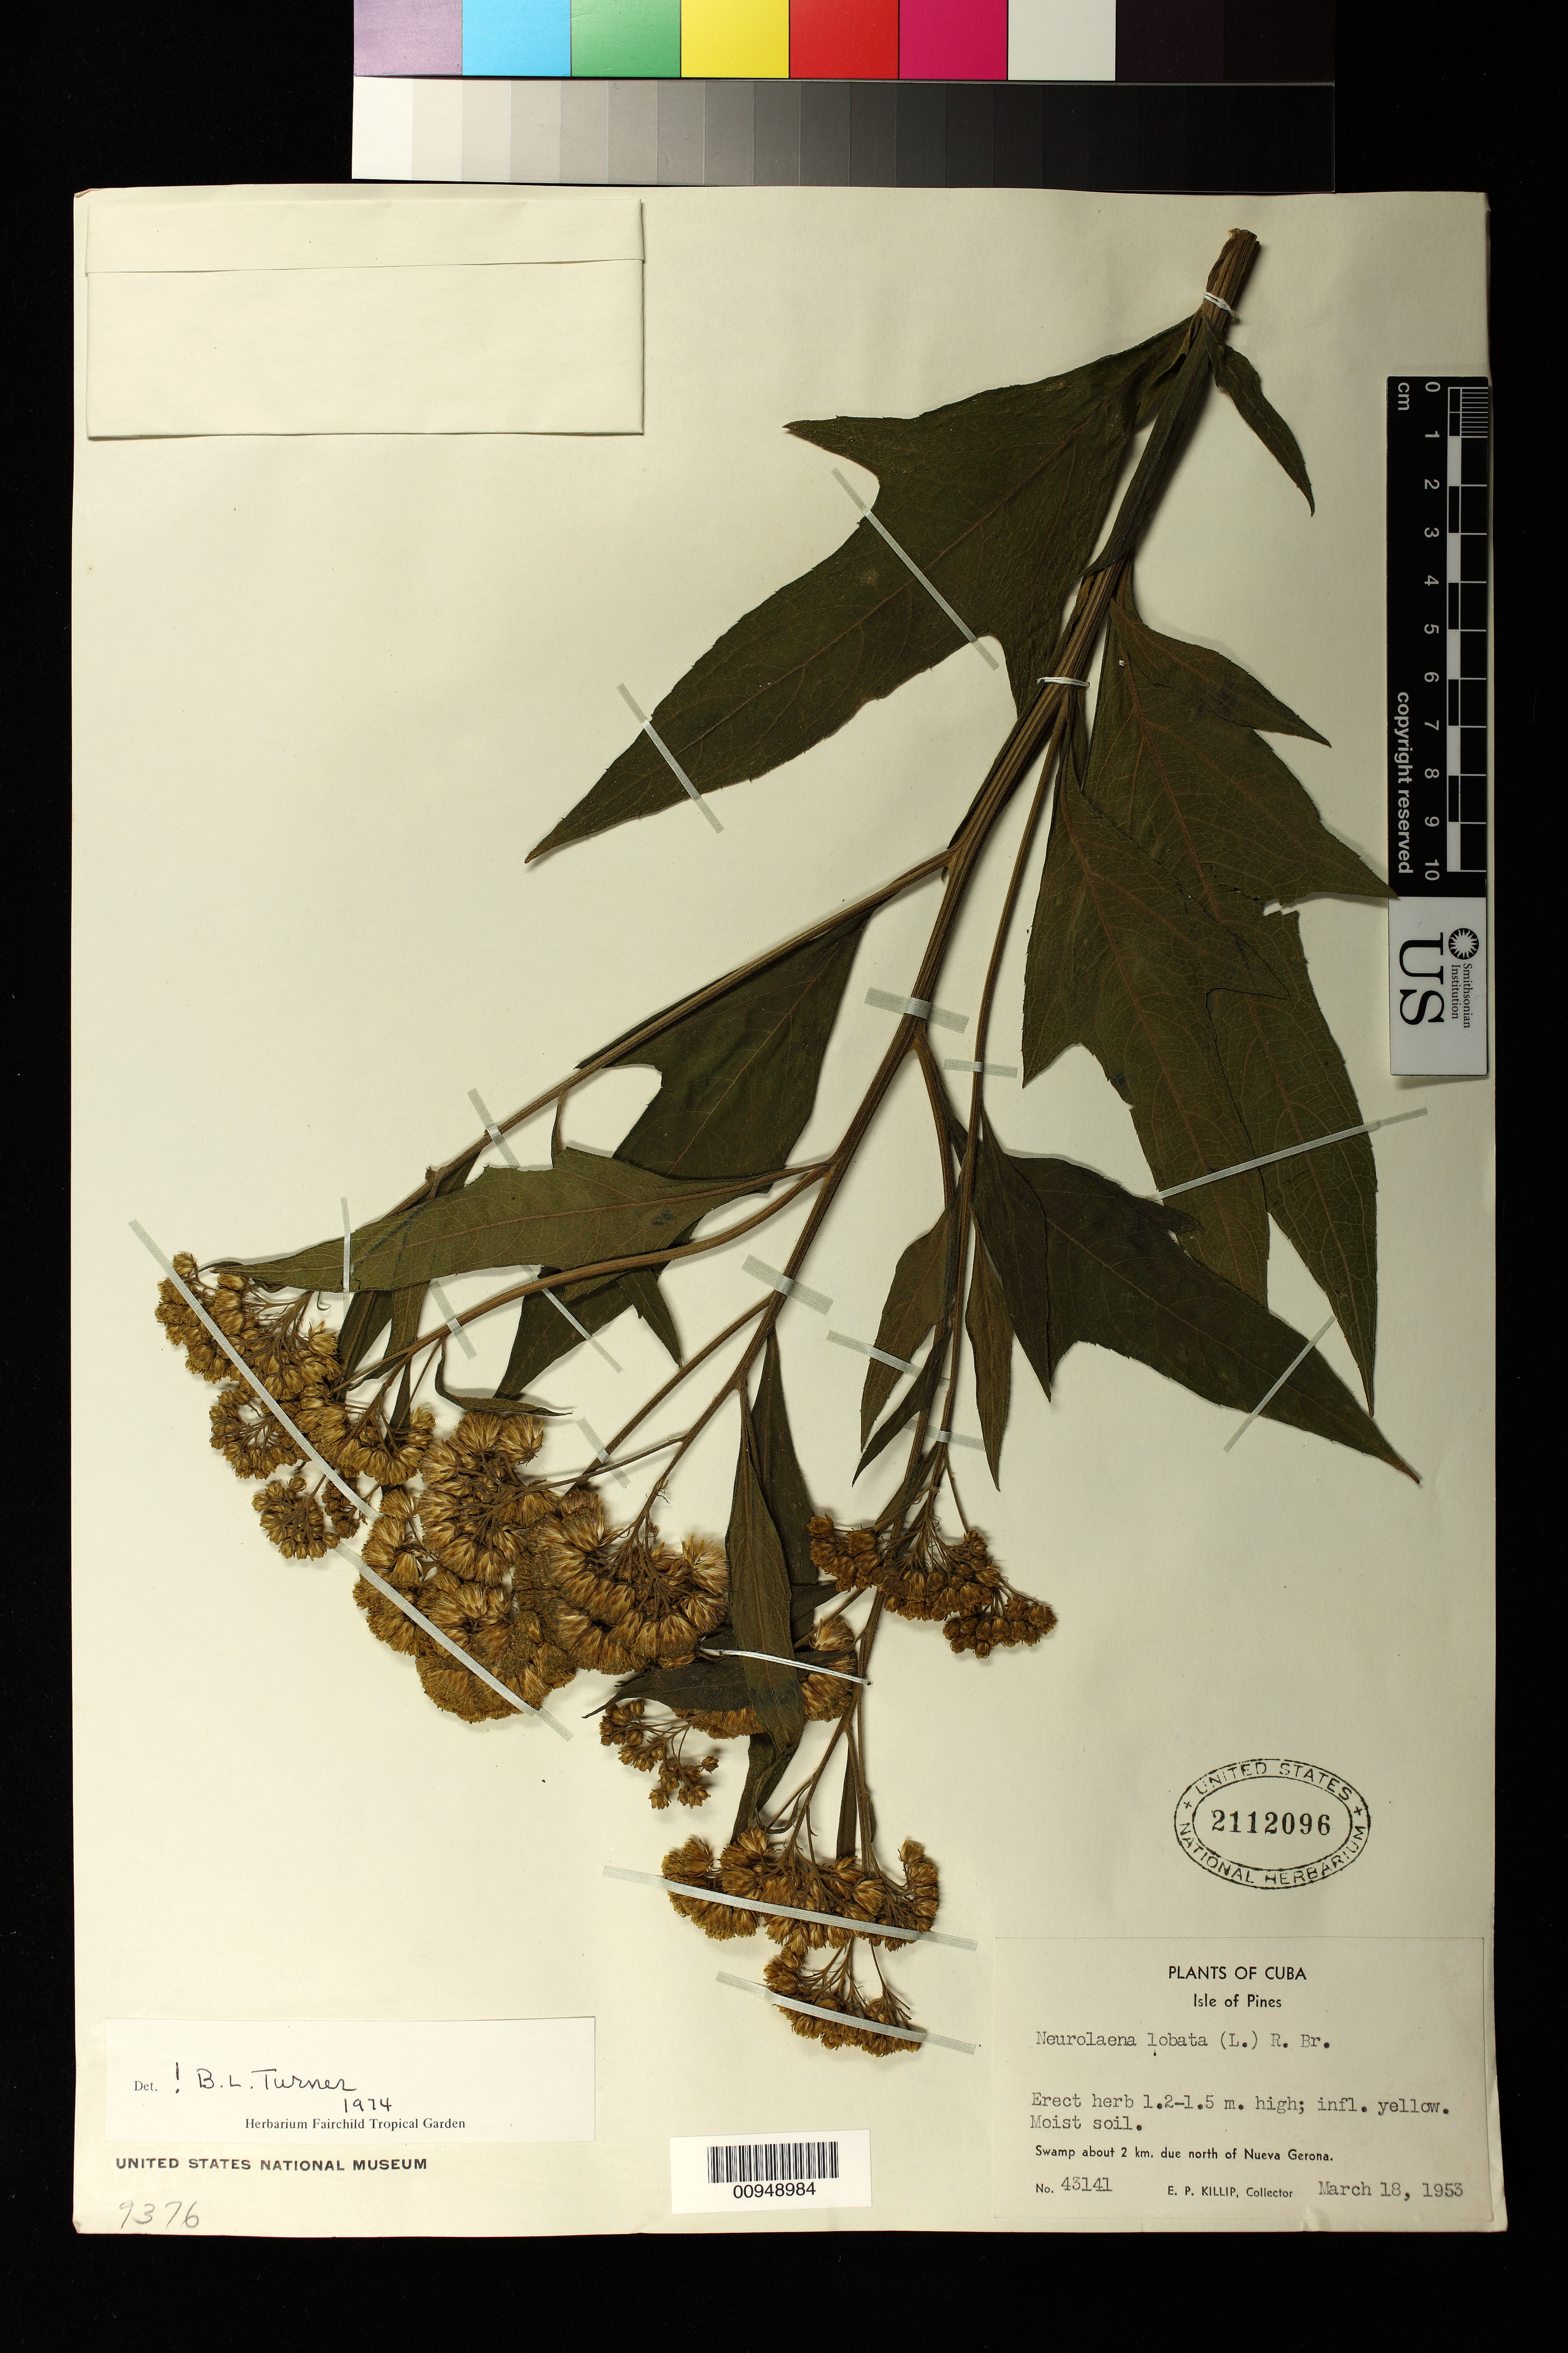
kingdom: Plantae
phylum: Tracheophyta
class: Magnoliopsida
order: Asterales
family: Asteraceae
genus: Neurolaena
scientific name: Neurolaena lobata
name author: (L.) R. Br. ex Cass.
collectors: E. P. Killip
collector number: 43141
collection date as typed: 18 Mar 1953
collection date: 1953-03-18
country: Cuba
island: Isla de la Juventud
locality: Swamp about 2 km due N of Nueva Gerona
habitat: Moist soil, swamp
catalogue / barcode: US 2112096